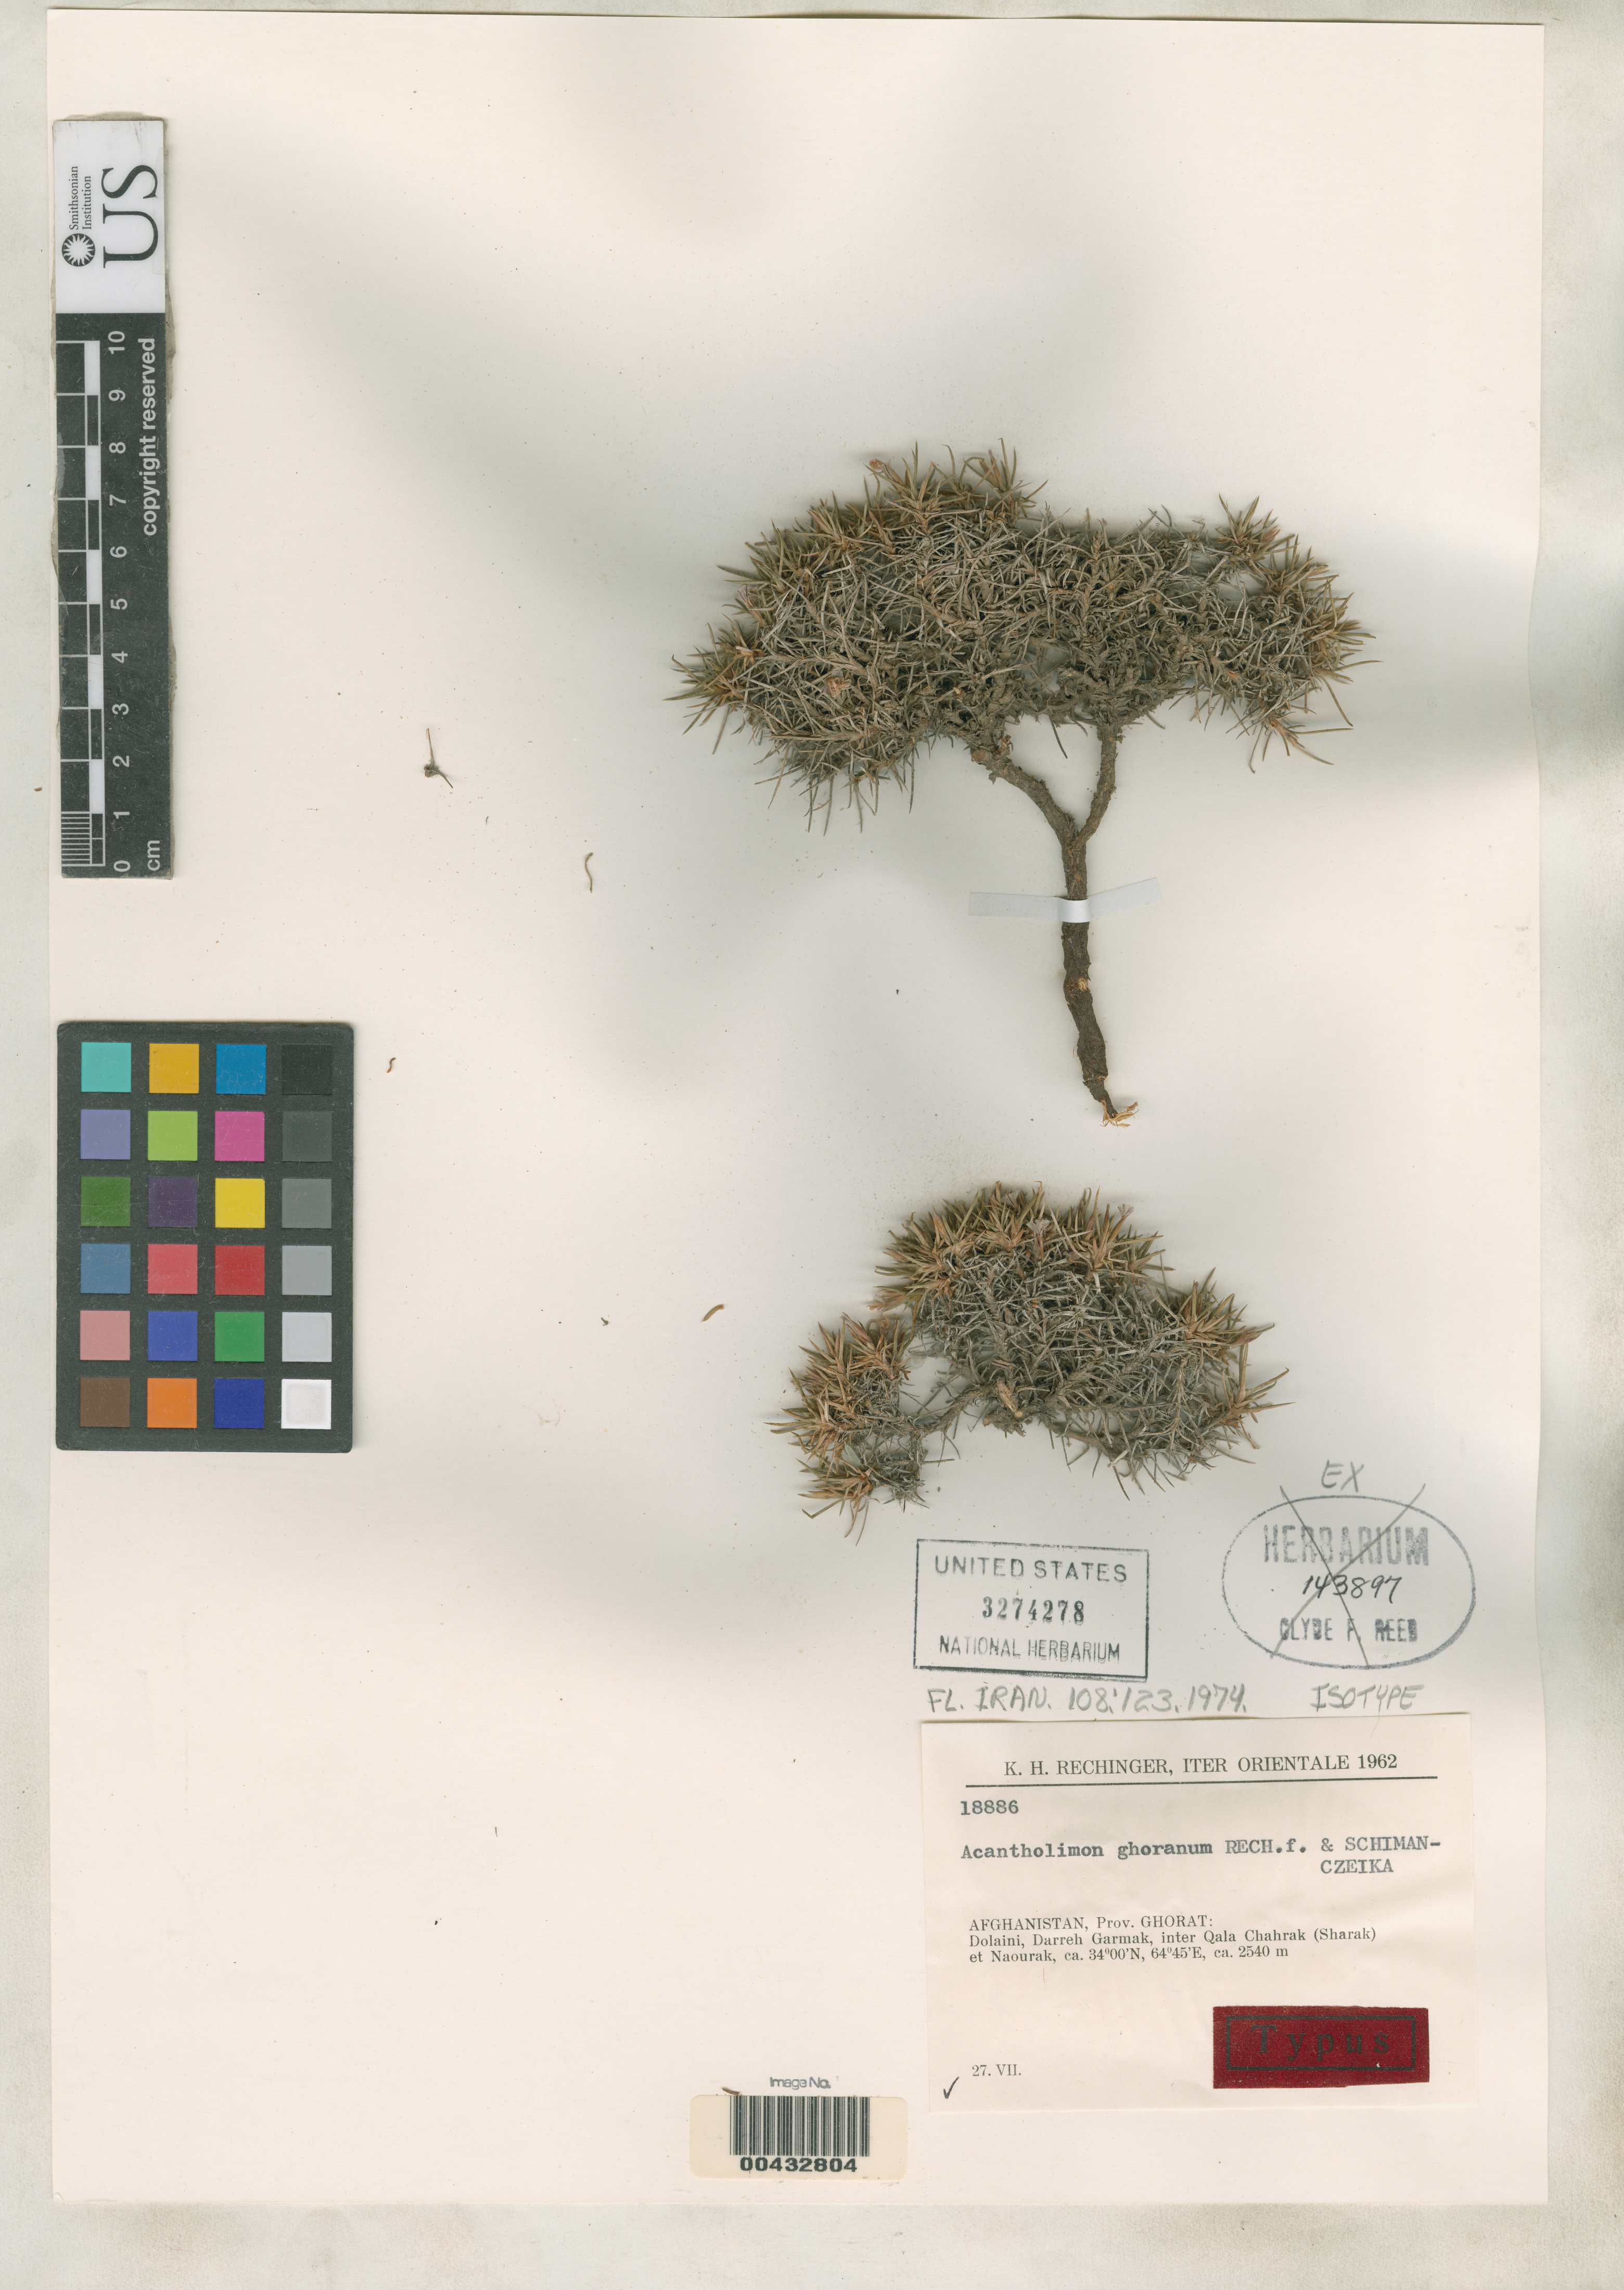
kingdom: Plantae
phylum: Tracheophyta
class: Magnoliopsida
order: Caryophyllales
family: Plumbaginaceae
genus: Acantholimon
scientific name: Acantholimon ghoranum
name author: Rech. f. & Schiman-Czeika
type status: Isotype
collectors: K. H. Rechinger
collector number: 18886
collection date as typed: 27 Jul 1962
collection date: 1962-07-27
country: Afghanistan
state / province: Ghorat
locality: Dolaini, Darreh Garmak, inter Qala Chahrak (Sharak) et Naourak.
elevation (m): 2540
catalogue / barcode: US 3274278